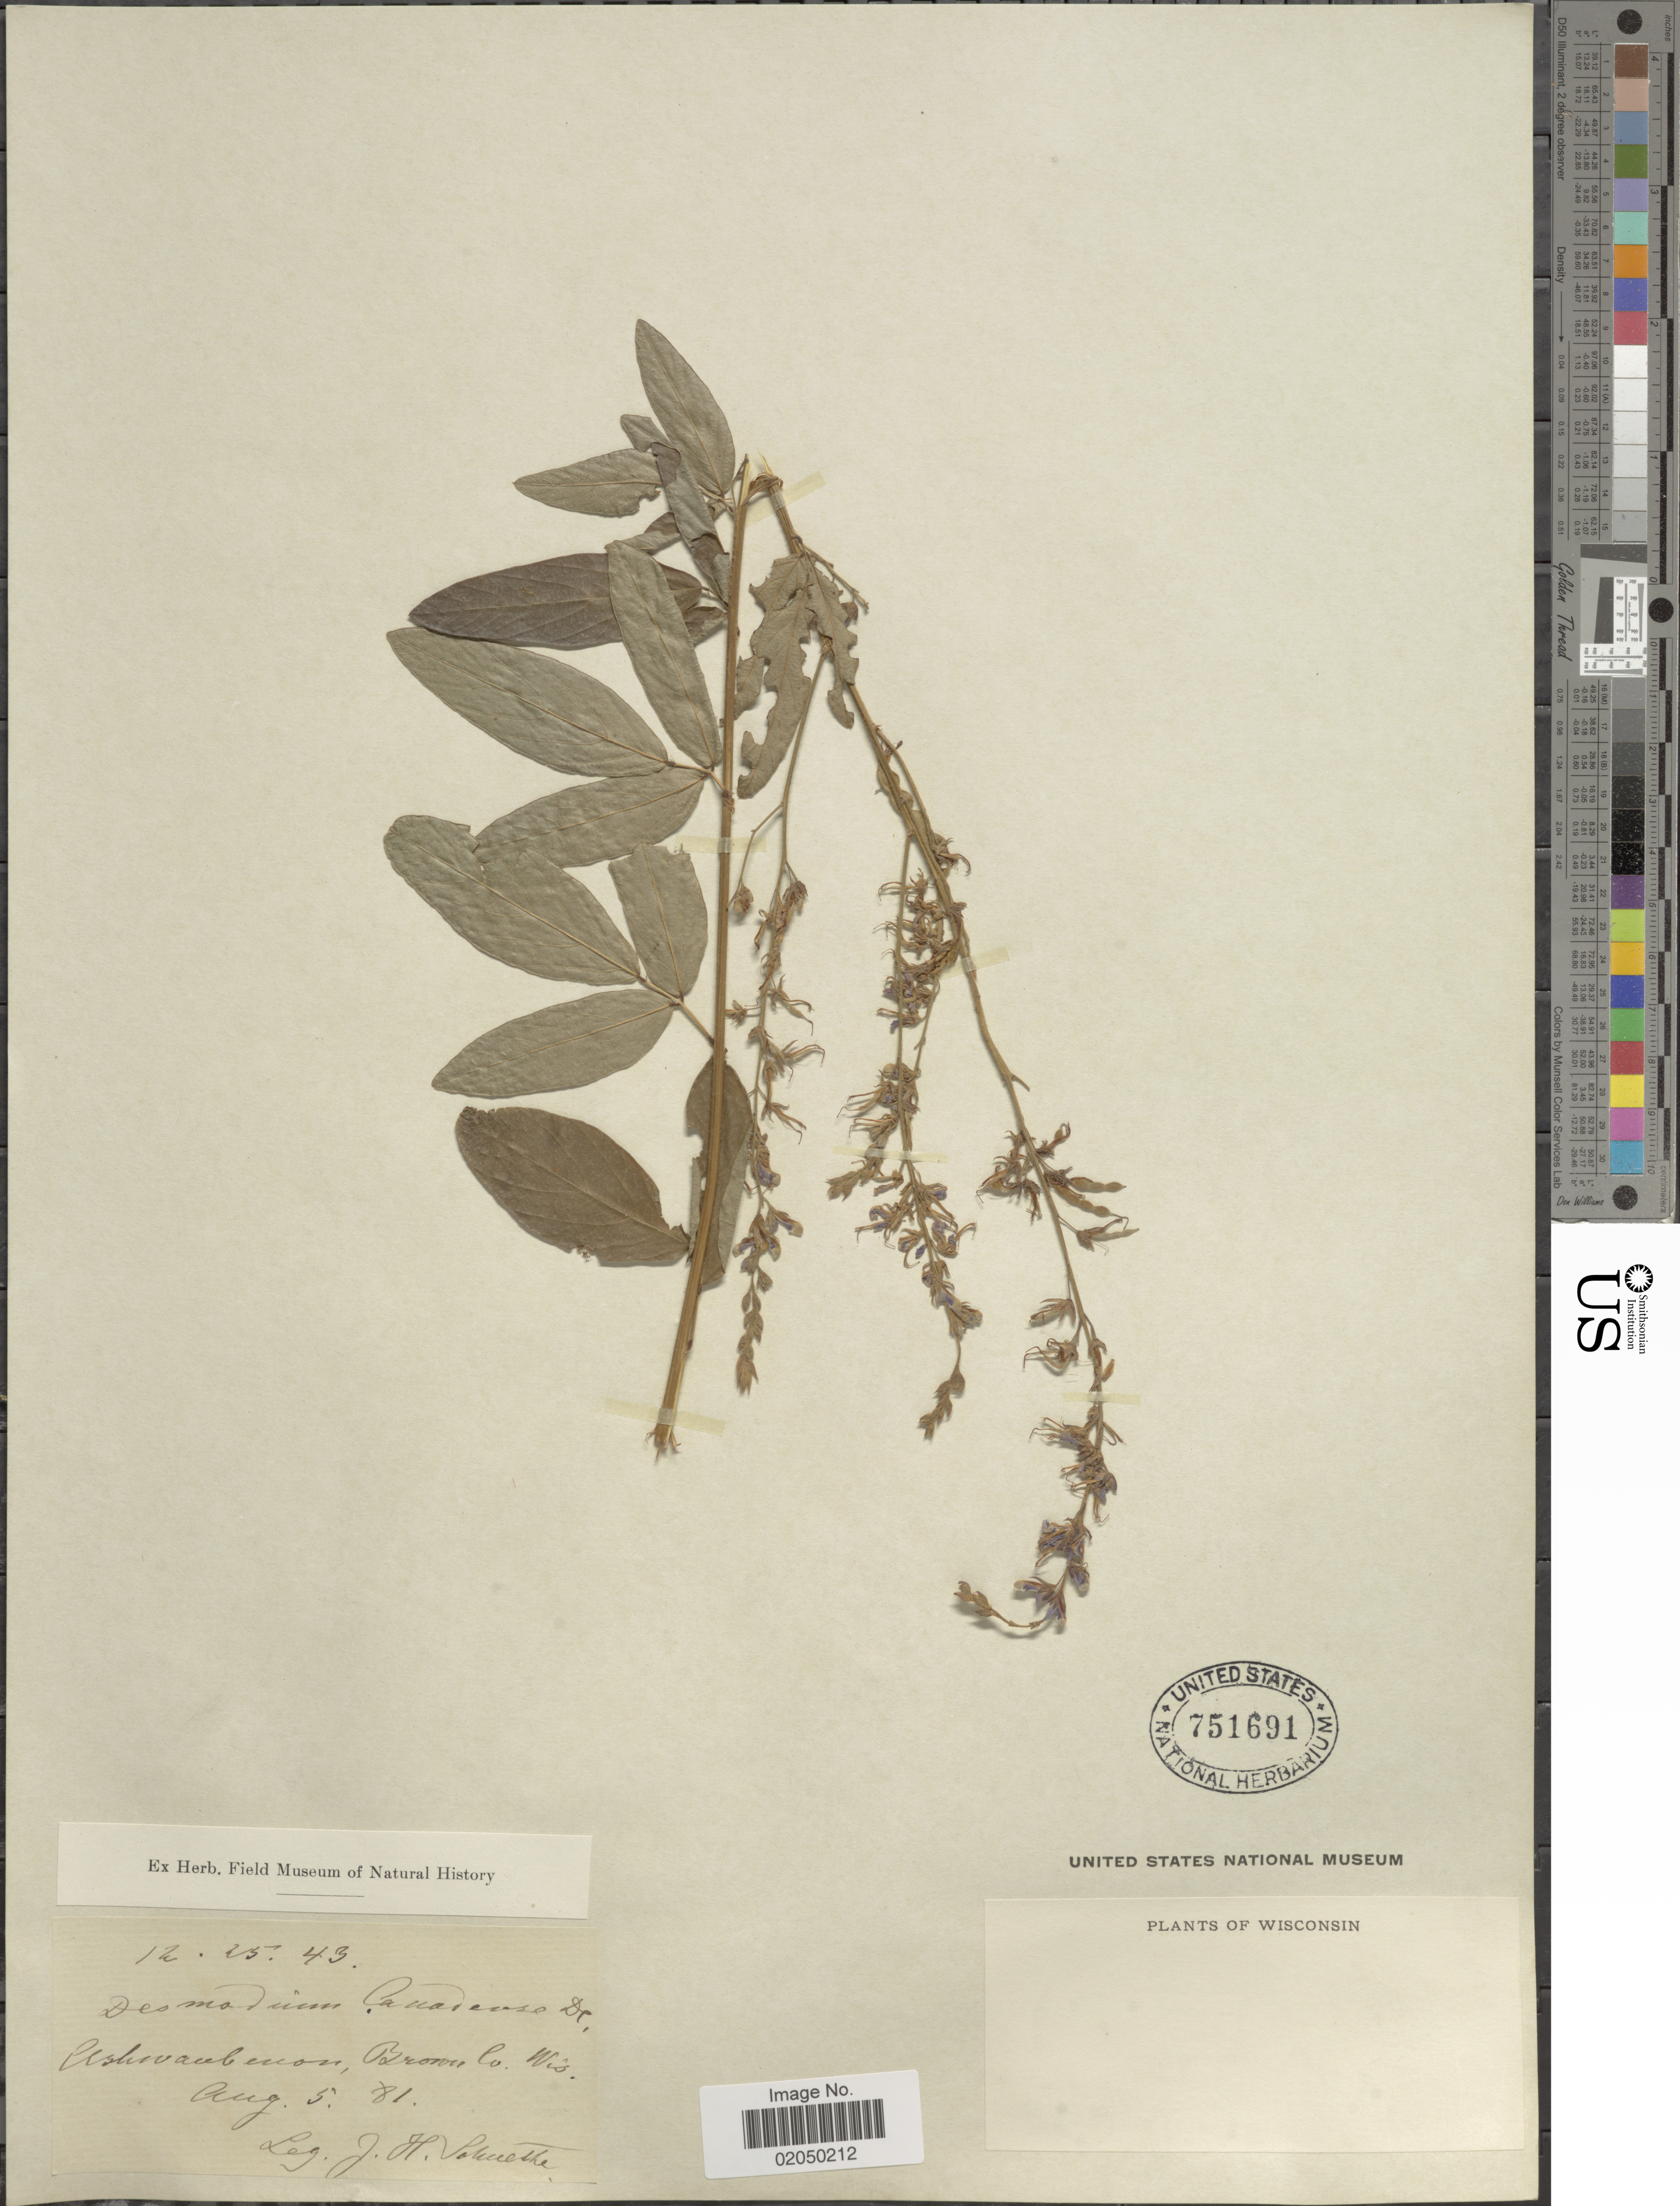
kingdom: Plantae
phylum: Tracheophyta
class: Magnoliopsida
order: Fabales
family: Fabaceae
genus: Desmodium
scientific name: Desmodium canadense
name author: (L.) DC.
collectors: J. H. Schuette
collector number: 122543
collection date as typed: Transcribed d/m/y: 5/8/81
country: United States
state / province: Wisconsin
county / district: Brown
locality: Ashwaubenon, Brown Co.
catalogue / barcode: US 751691